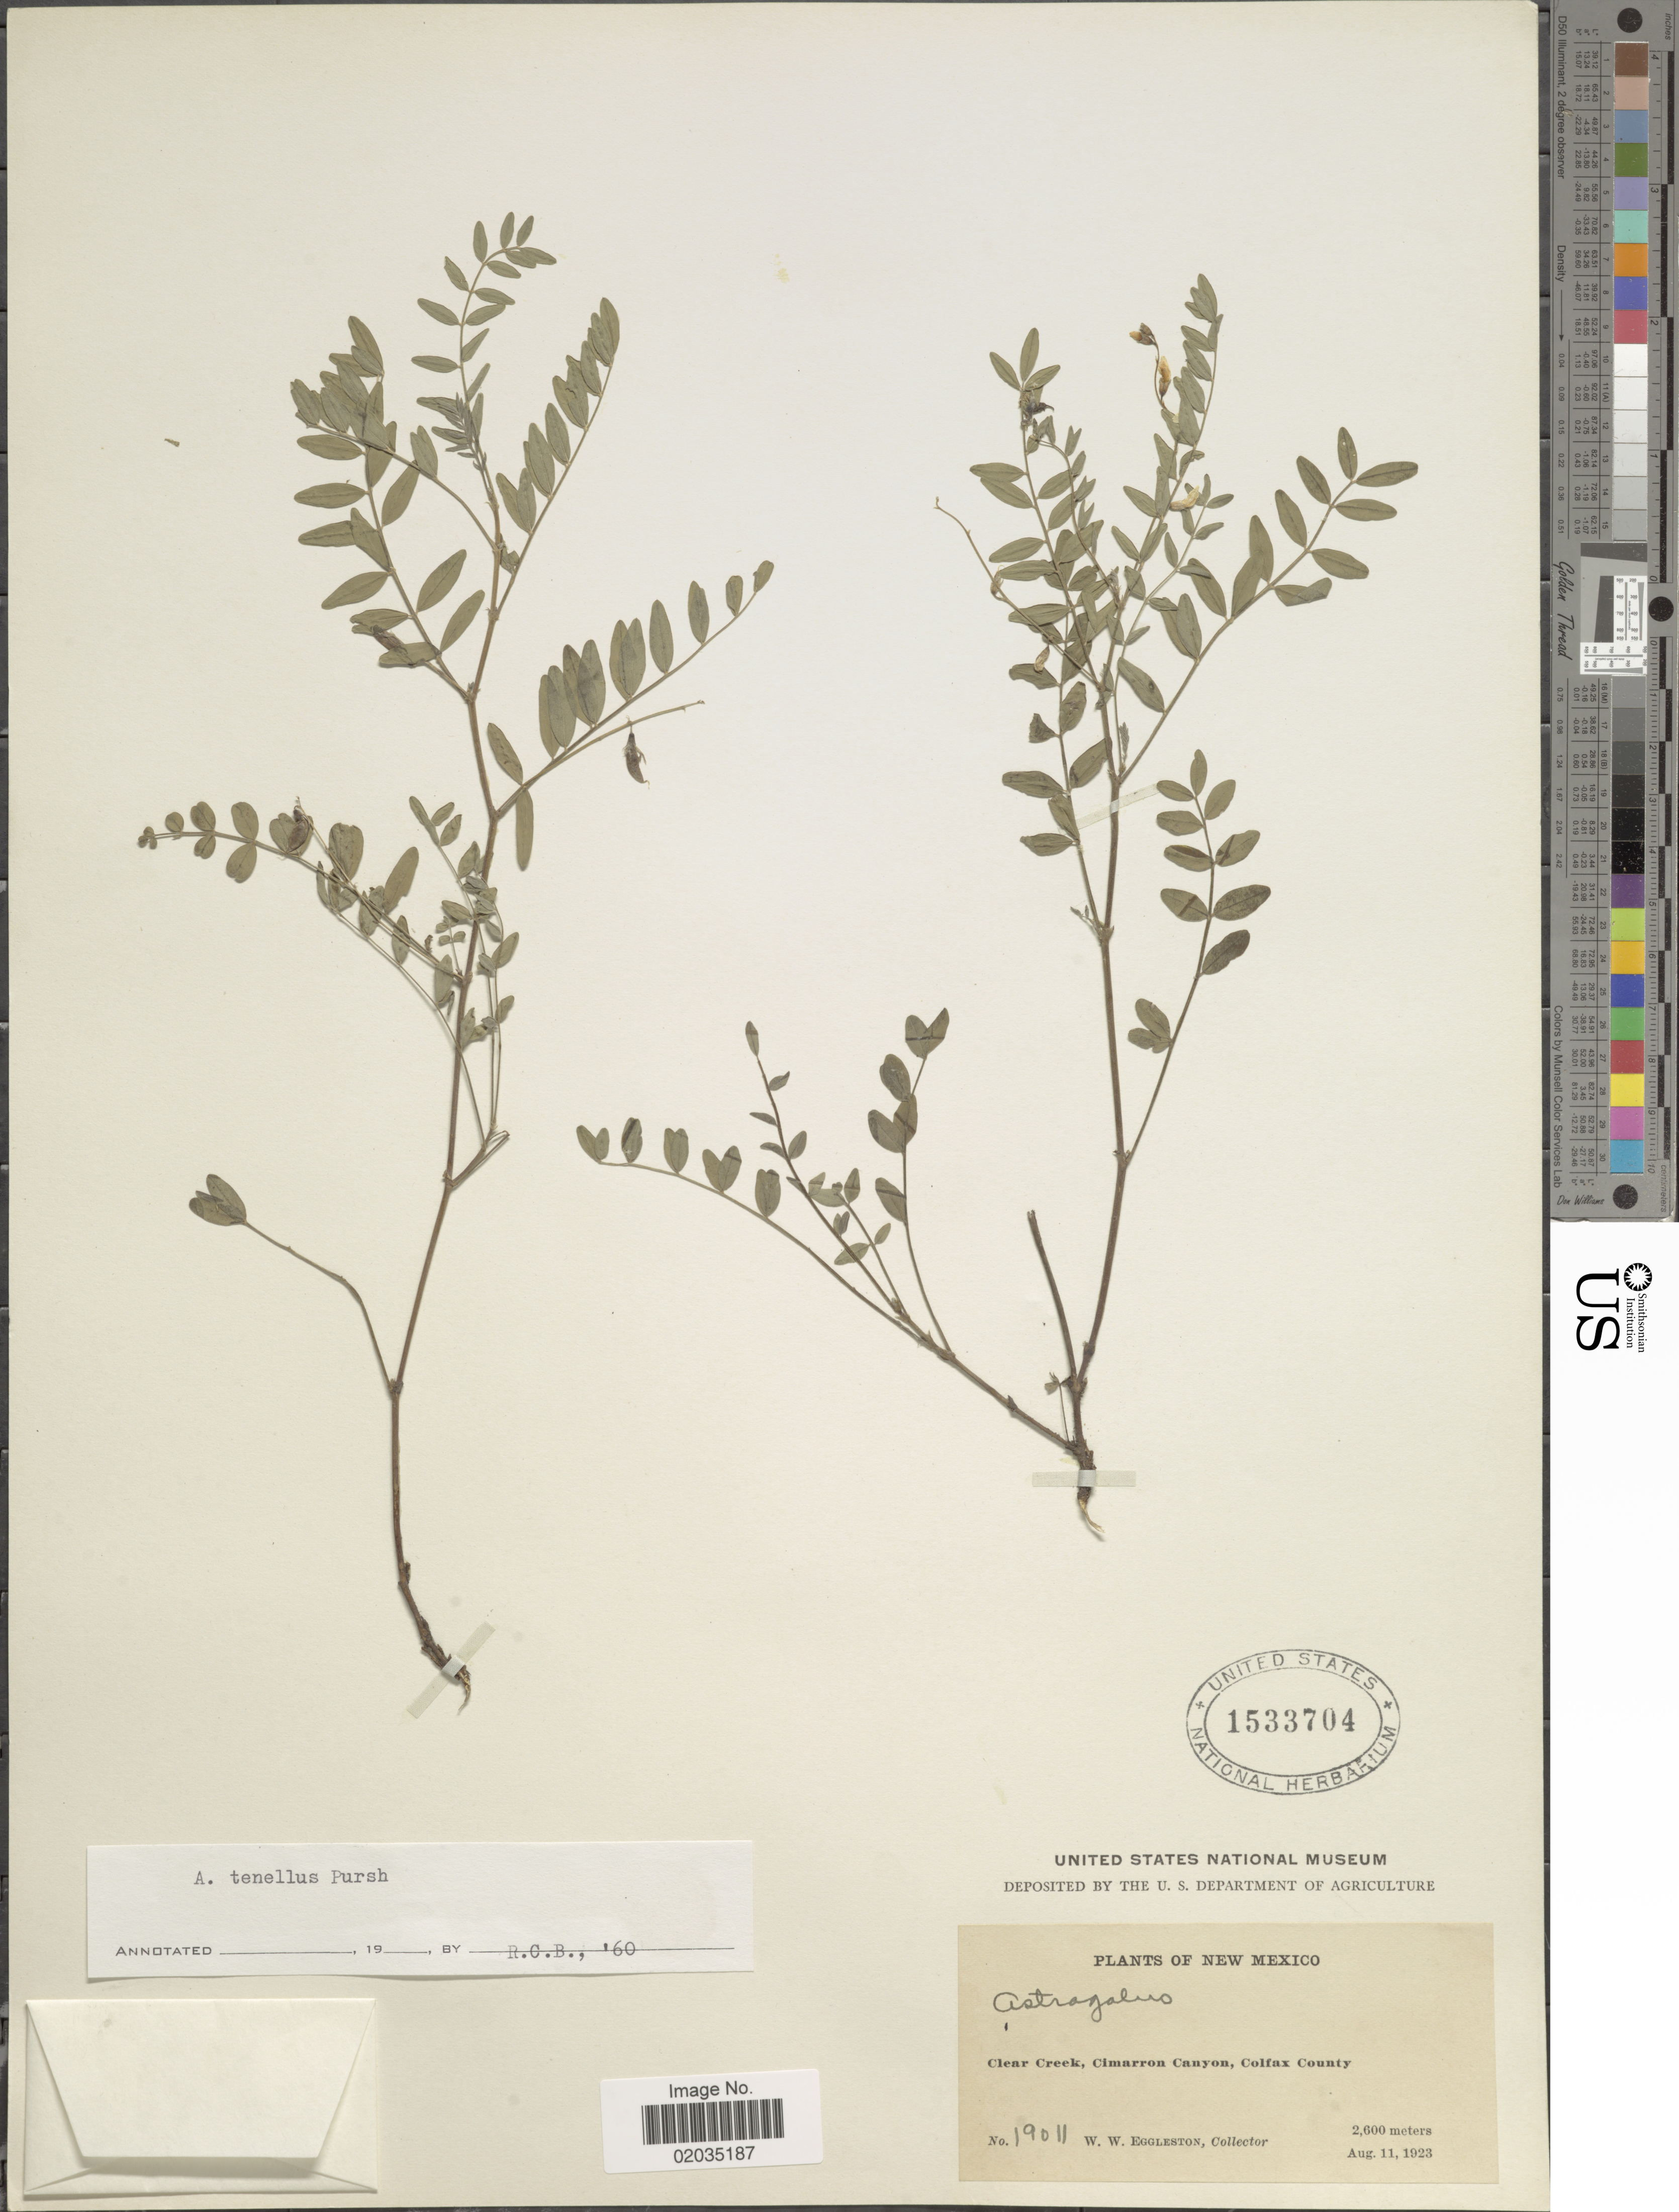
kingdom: Plantae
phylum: Tracheophyta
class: Magnoliopsida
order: Fabales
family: Fabaceae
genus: Astragalus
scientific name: Astragalus tenellus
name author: Pursh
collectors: W. W. Eggleston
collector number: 19011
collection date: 1923-08-11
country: United States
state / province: New Mexico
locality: Clear Creek, Cimarron Canyon, Colfax County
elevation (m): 2600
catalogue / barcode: US 1533704